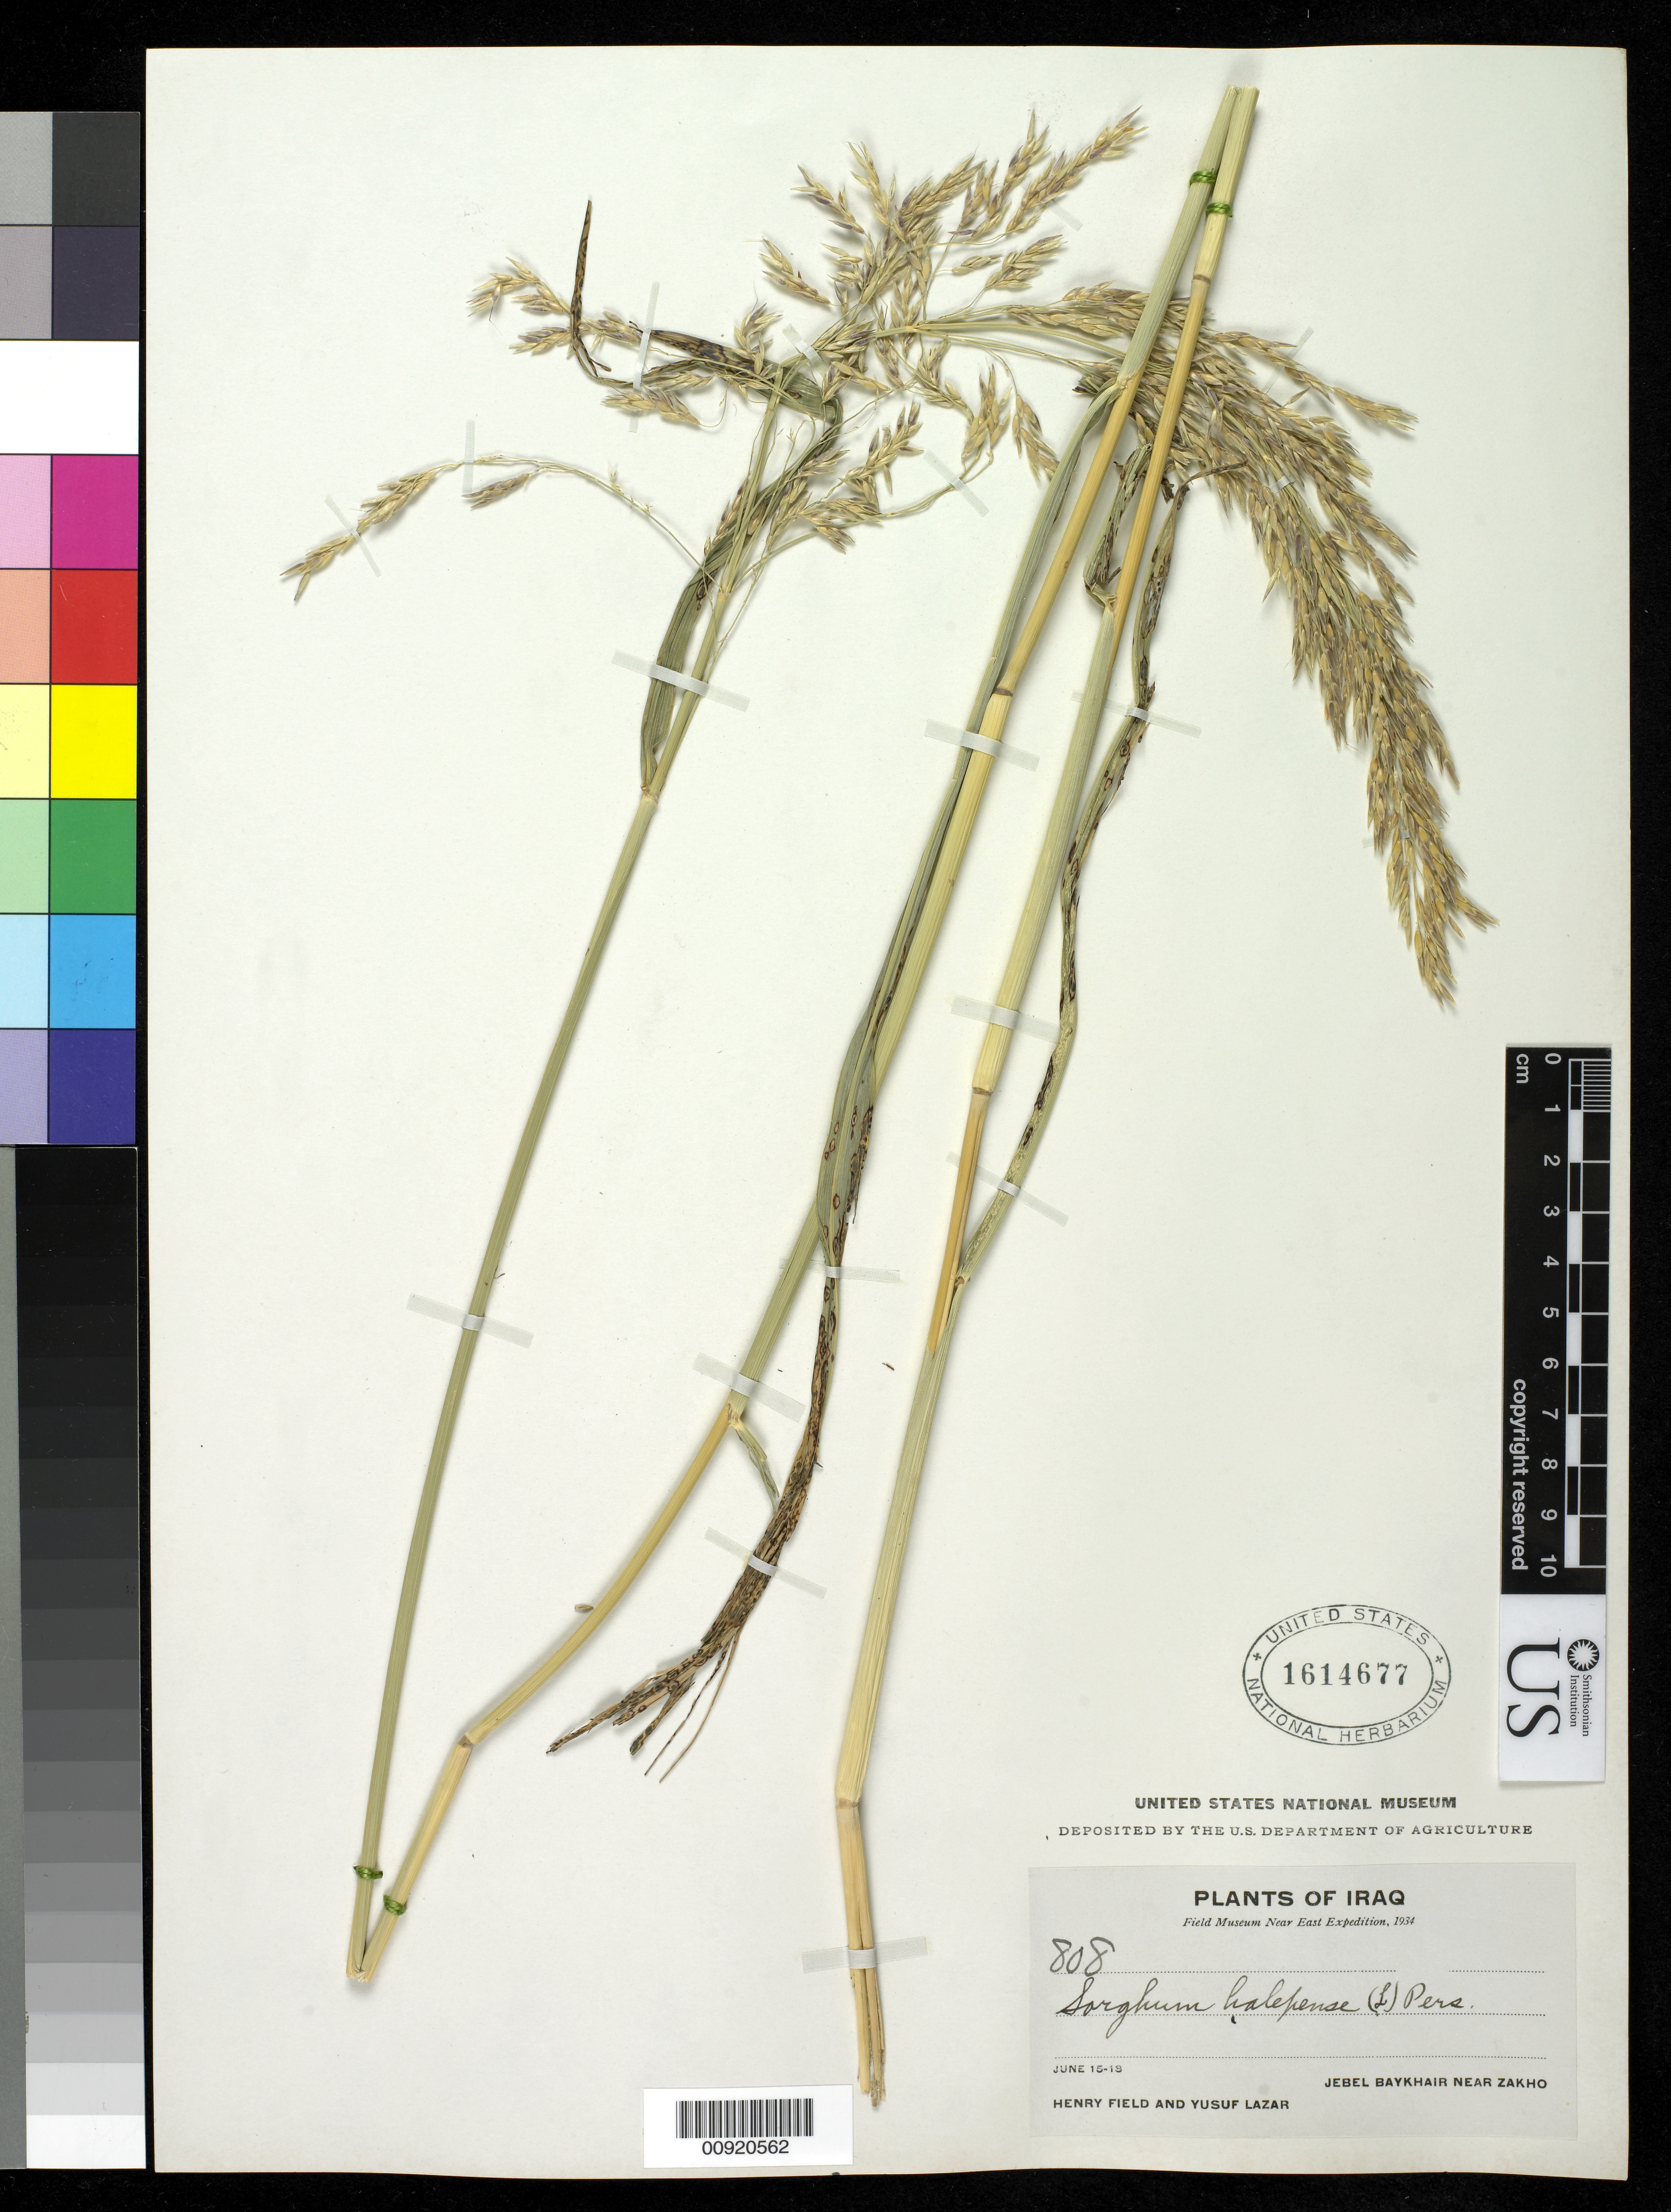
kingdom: Plantae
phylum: Tracheophyta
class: Liliopsida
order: Poales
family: Poaceae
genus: Sorghum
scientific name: Sorghum halepense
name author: (L.) Pers.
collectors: H. Field & Y. Lazar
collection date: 1934-06-15/1934-06-18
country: Iraq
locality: Jebel Baykhair near Zakho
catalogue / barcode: US 1614677